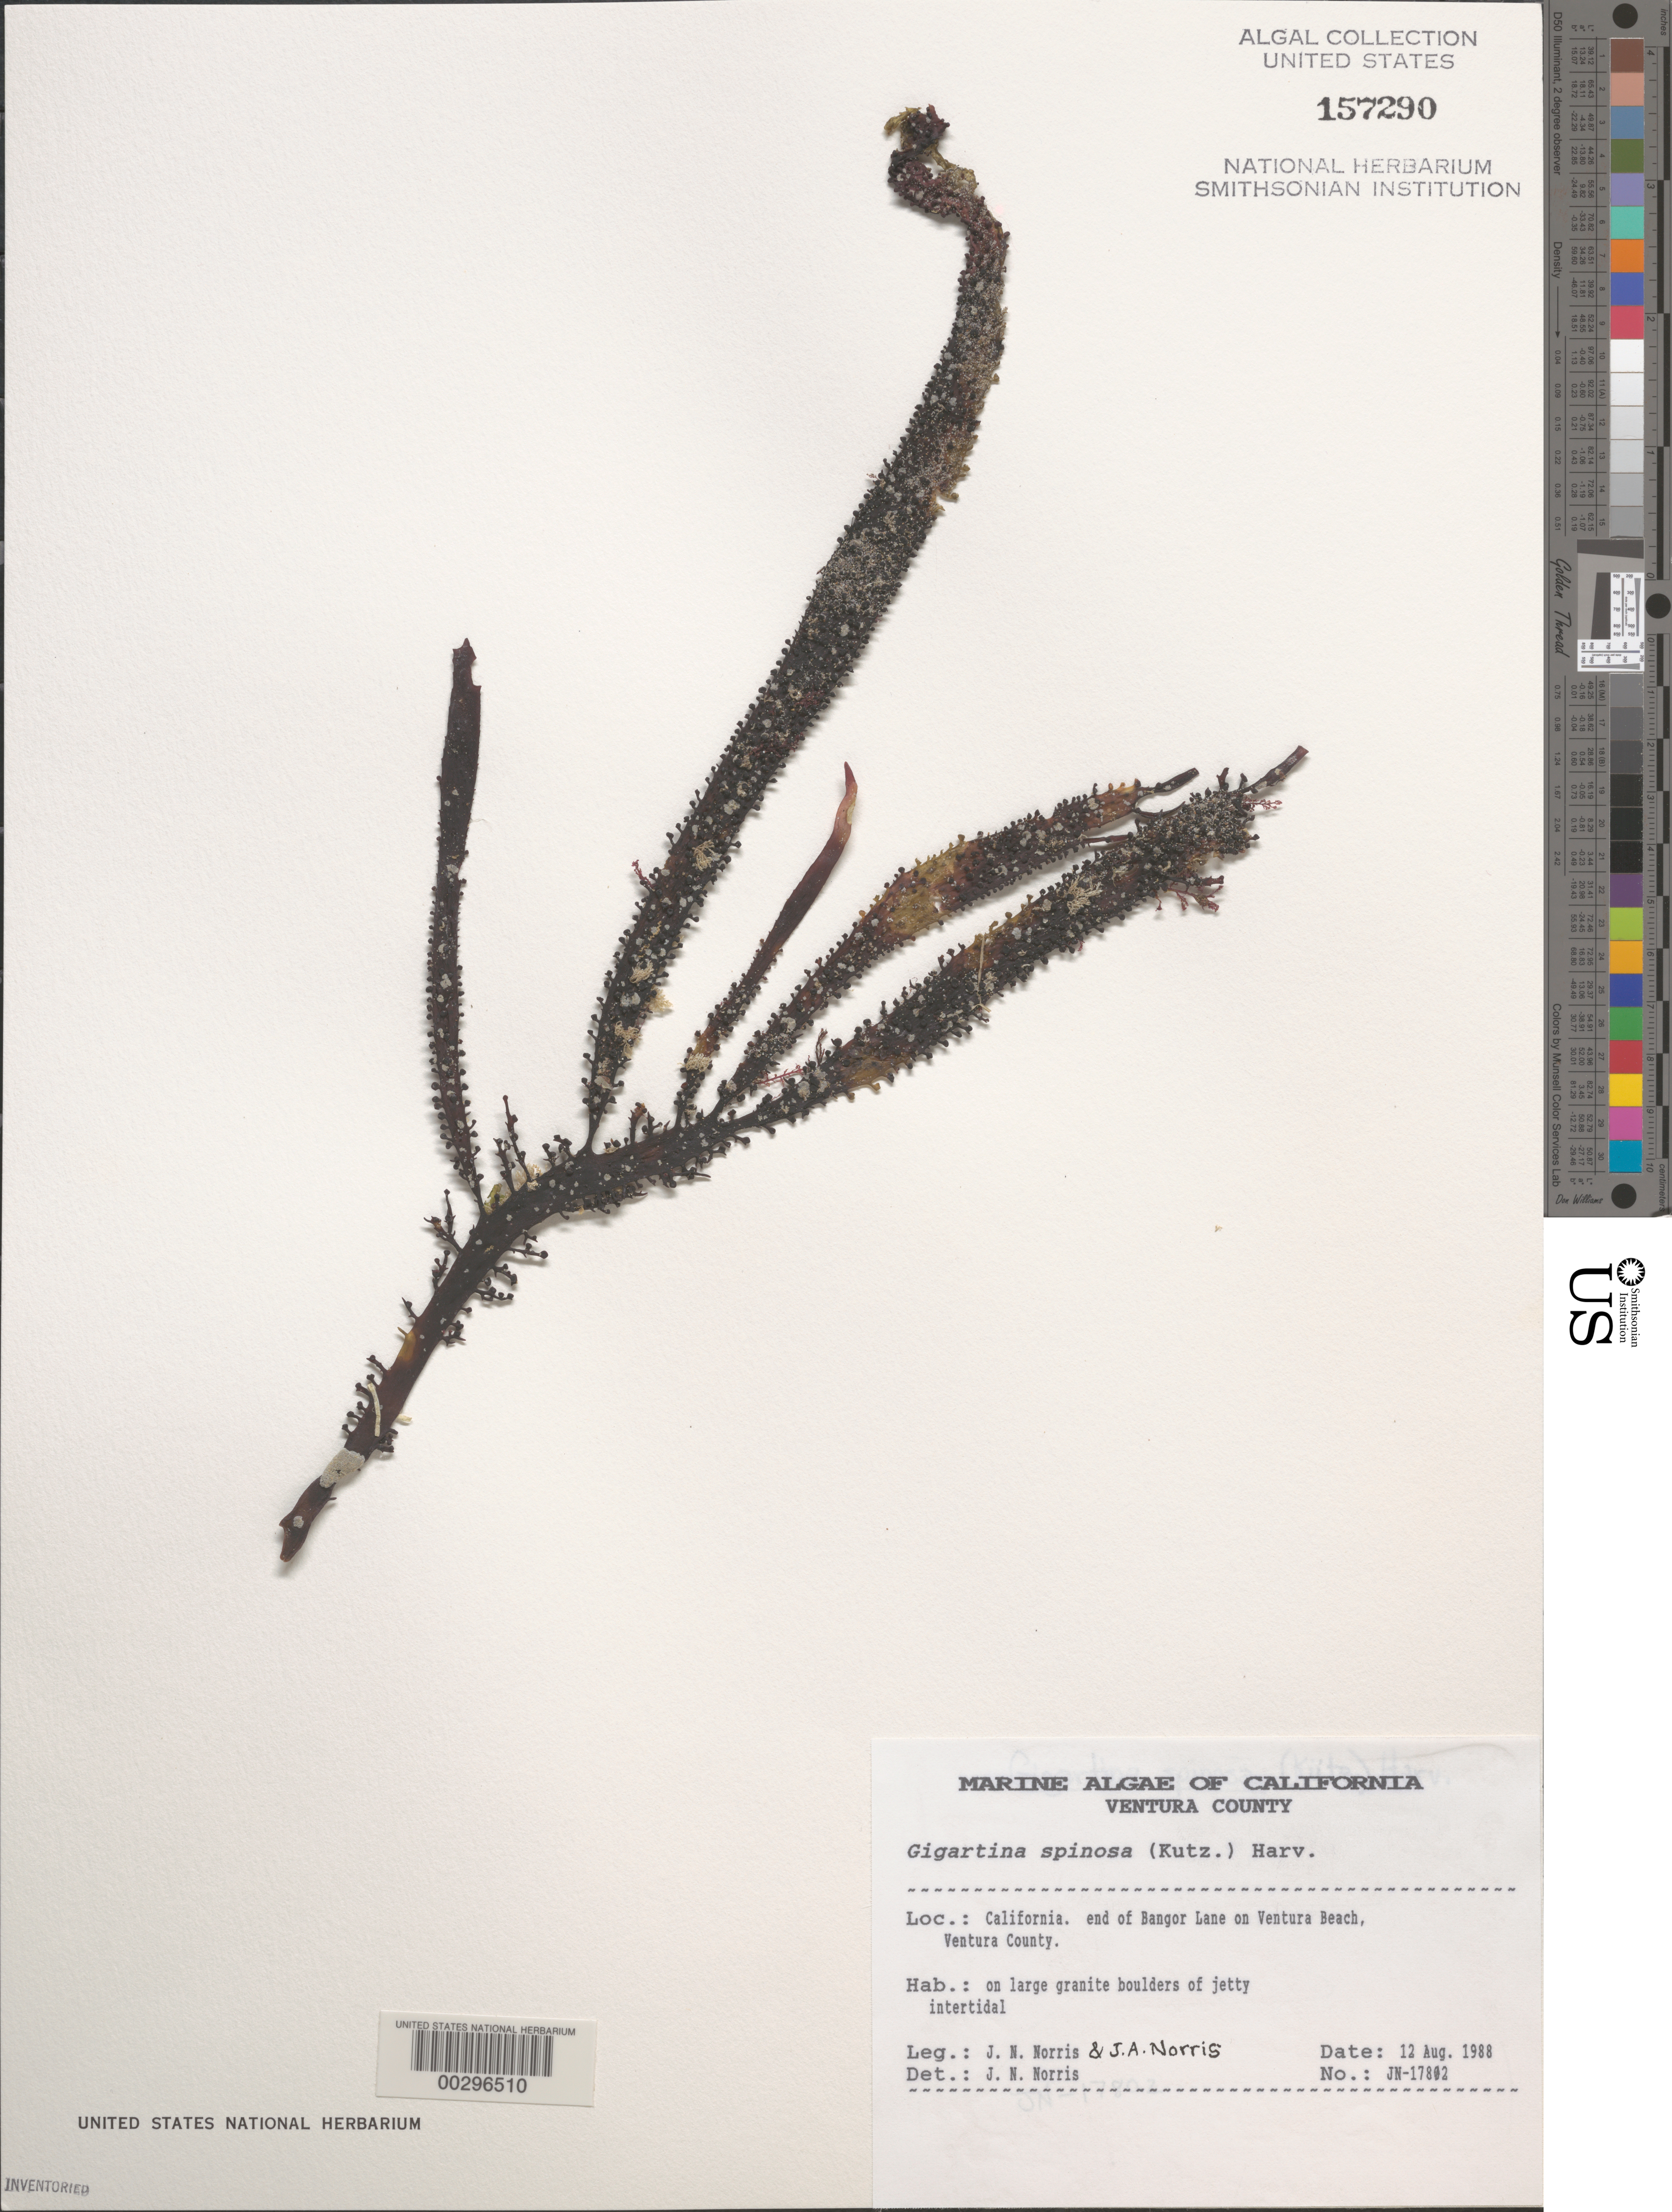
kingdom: Plantae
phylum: Rhodophyta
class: Florideophyceae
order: Gigartinales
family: Gigartinaceae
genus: Chondracanthus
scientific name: Chondracanthus spinosus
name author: (Kütz.) Guiry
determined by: Algae name updating Project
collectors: J. N. Norris & J. A. Norris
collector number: JN-17802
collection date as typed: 12 Aug 1988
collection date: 1988-08-12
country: United States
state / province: California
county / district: Ventura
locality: Ventura Beach, end of Bangor Lane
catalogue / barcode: US 157290